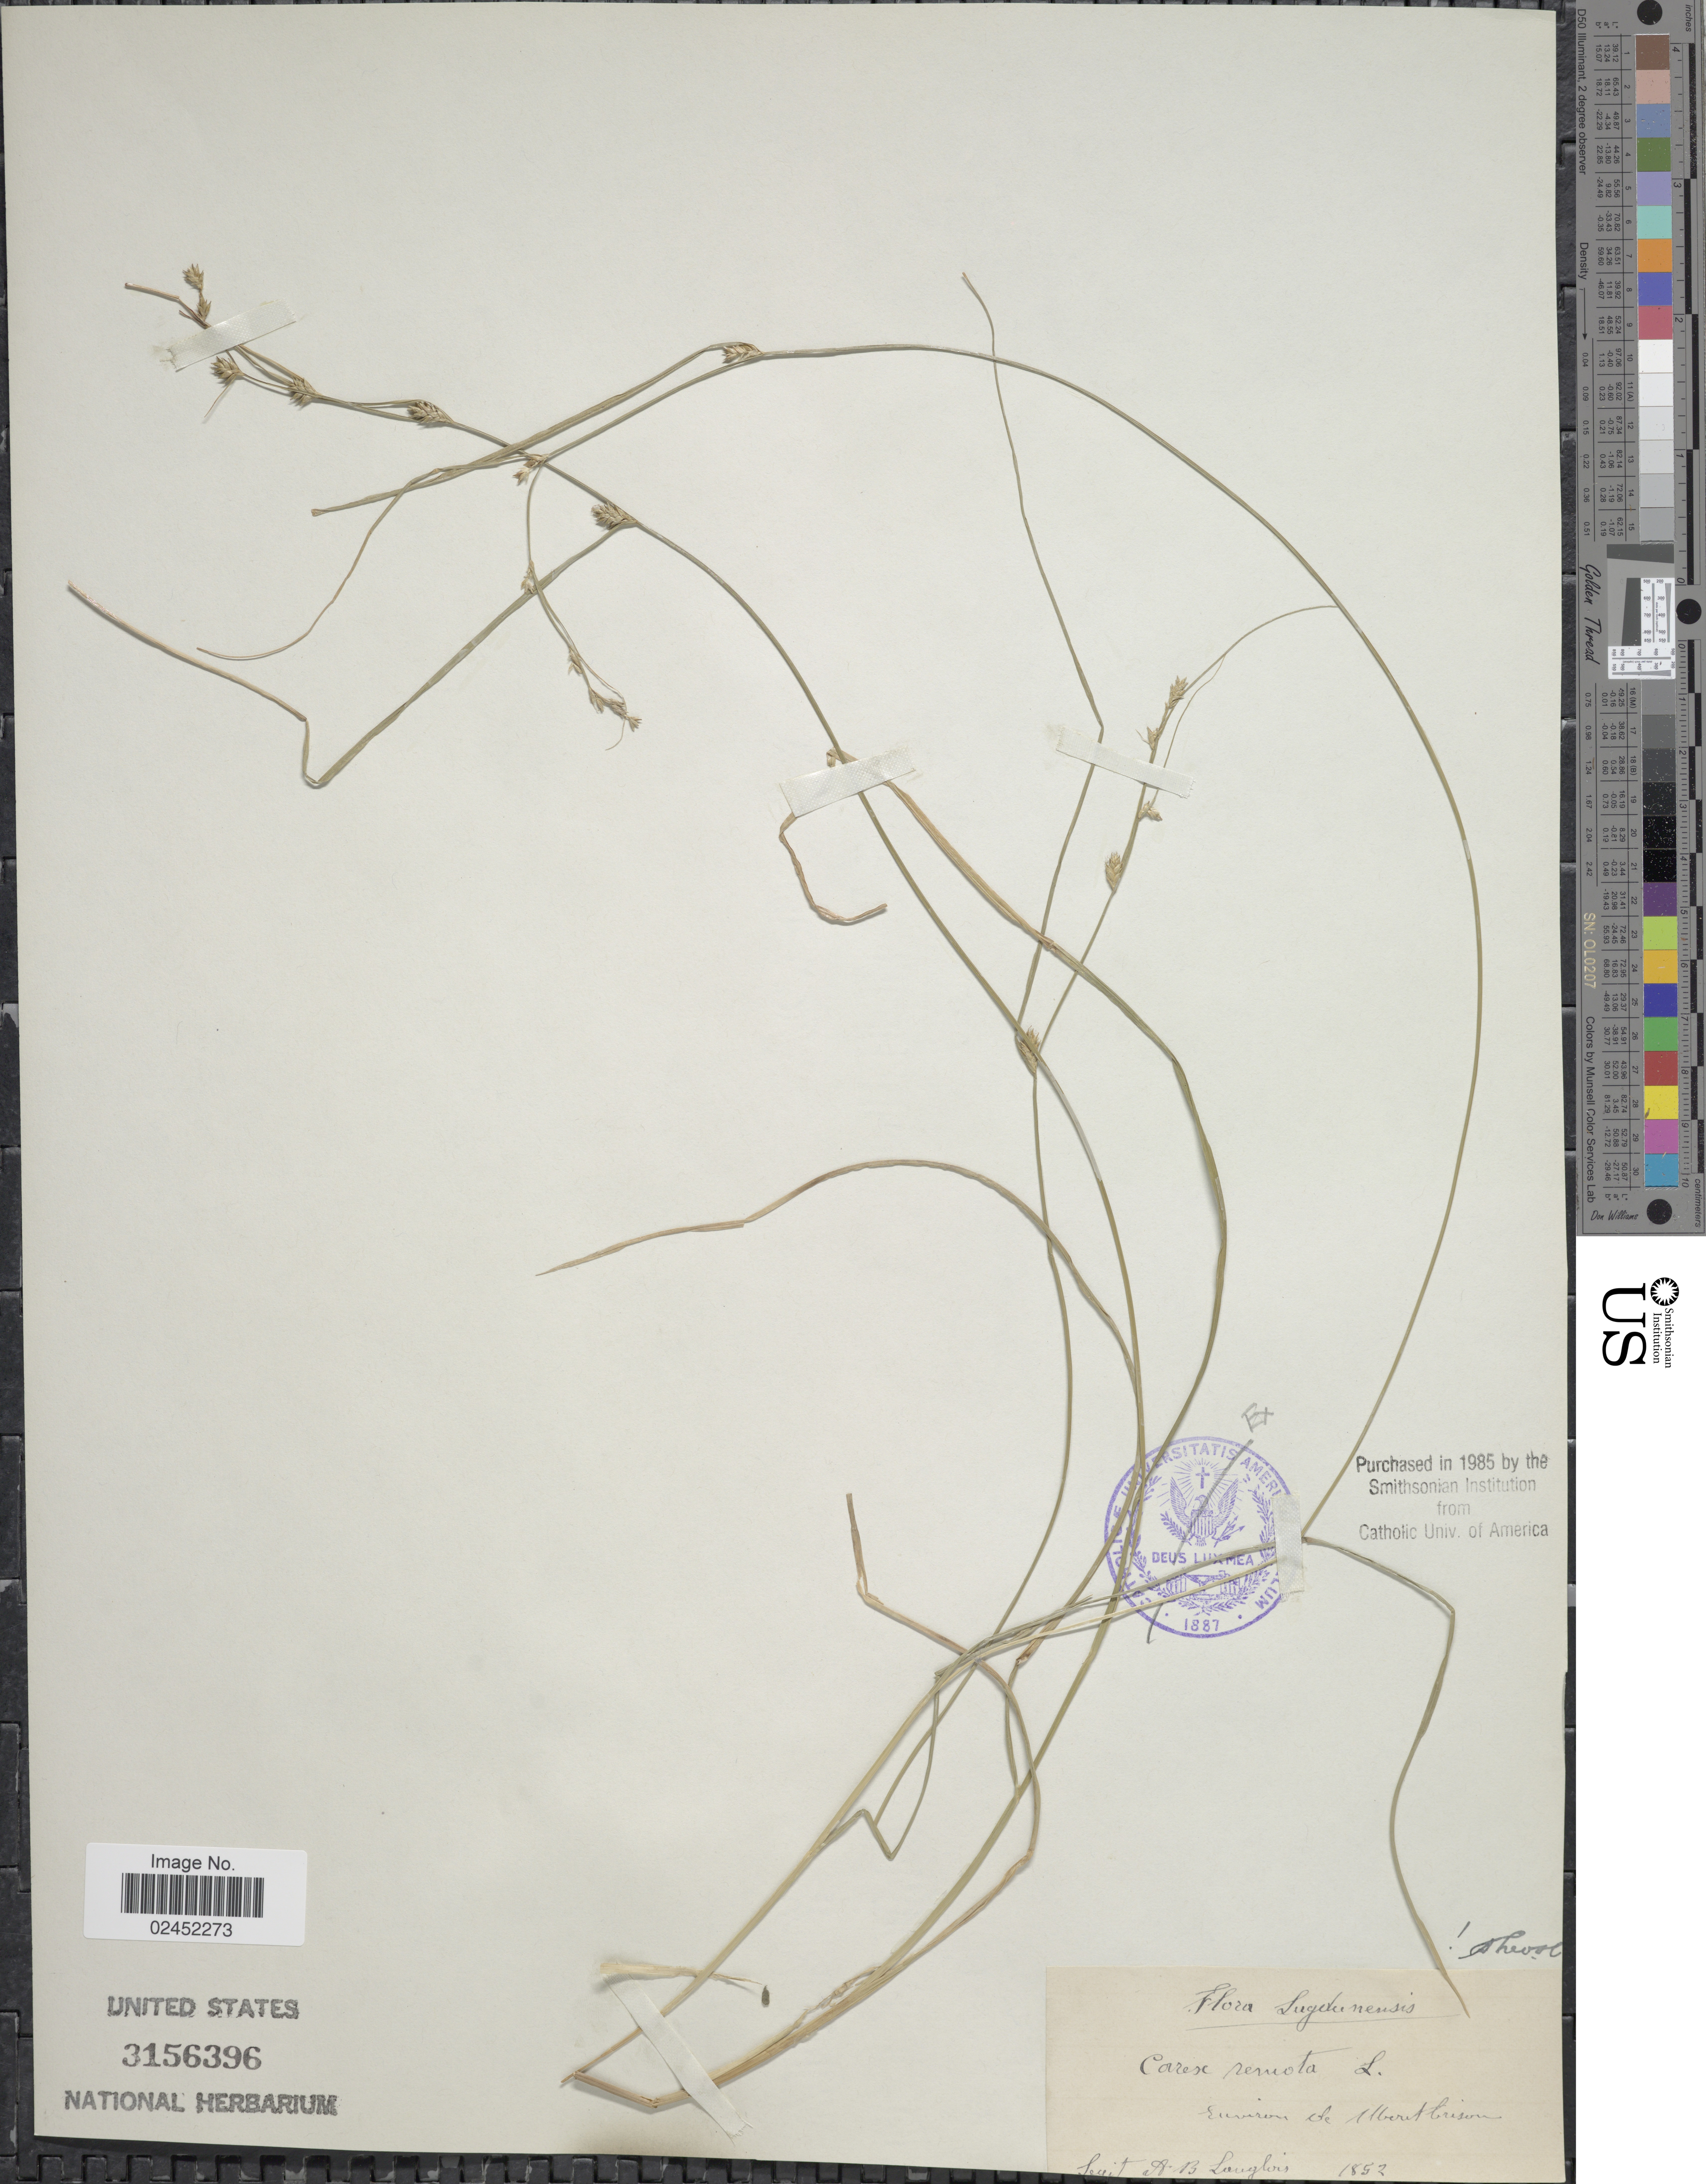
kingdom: Plantae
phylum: Tracheophyta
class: Liliopsida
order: Poales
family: Cyperaceae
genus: Carex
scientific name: Carex remota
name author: L.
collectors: A. Langlois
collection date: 1852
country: France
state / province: Auvergne-Rhône-Alpes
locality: Environs de Montbrison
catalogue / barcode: US 3156396